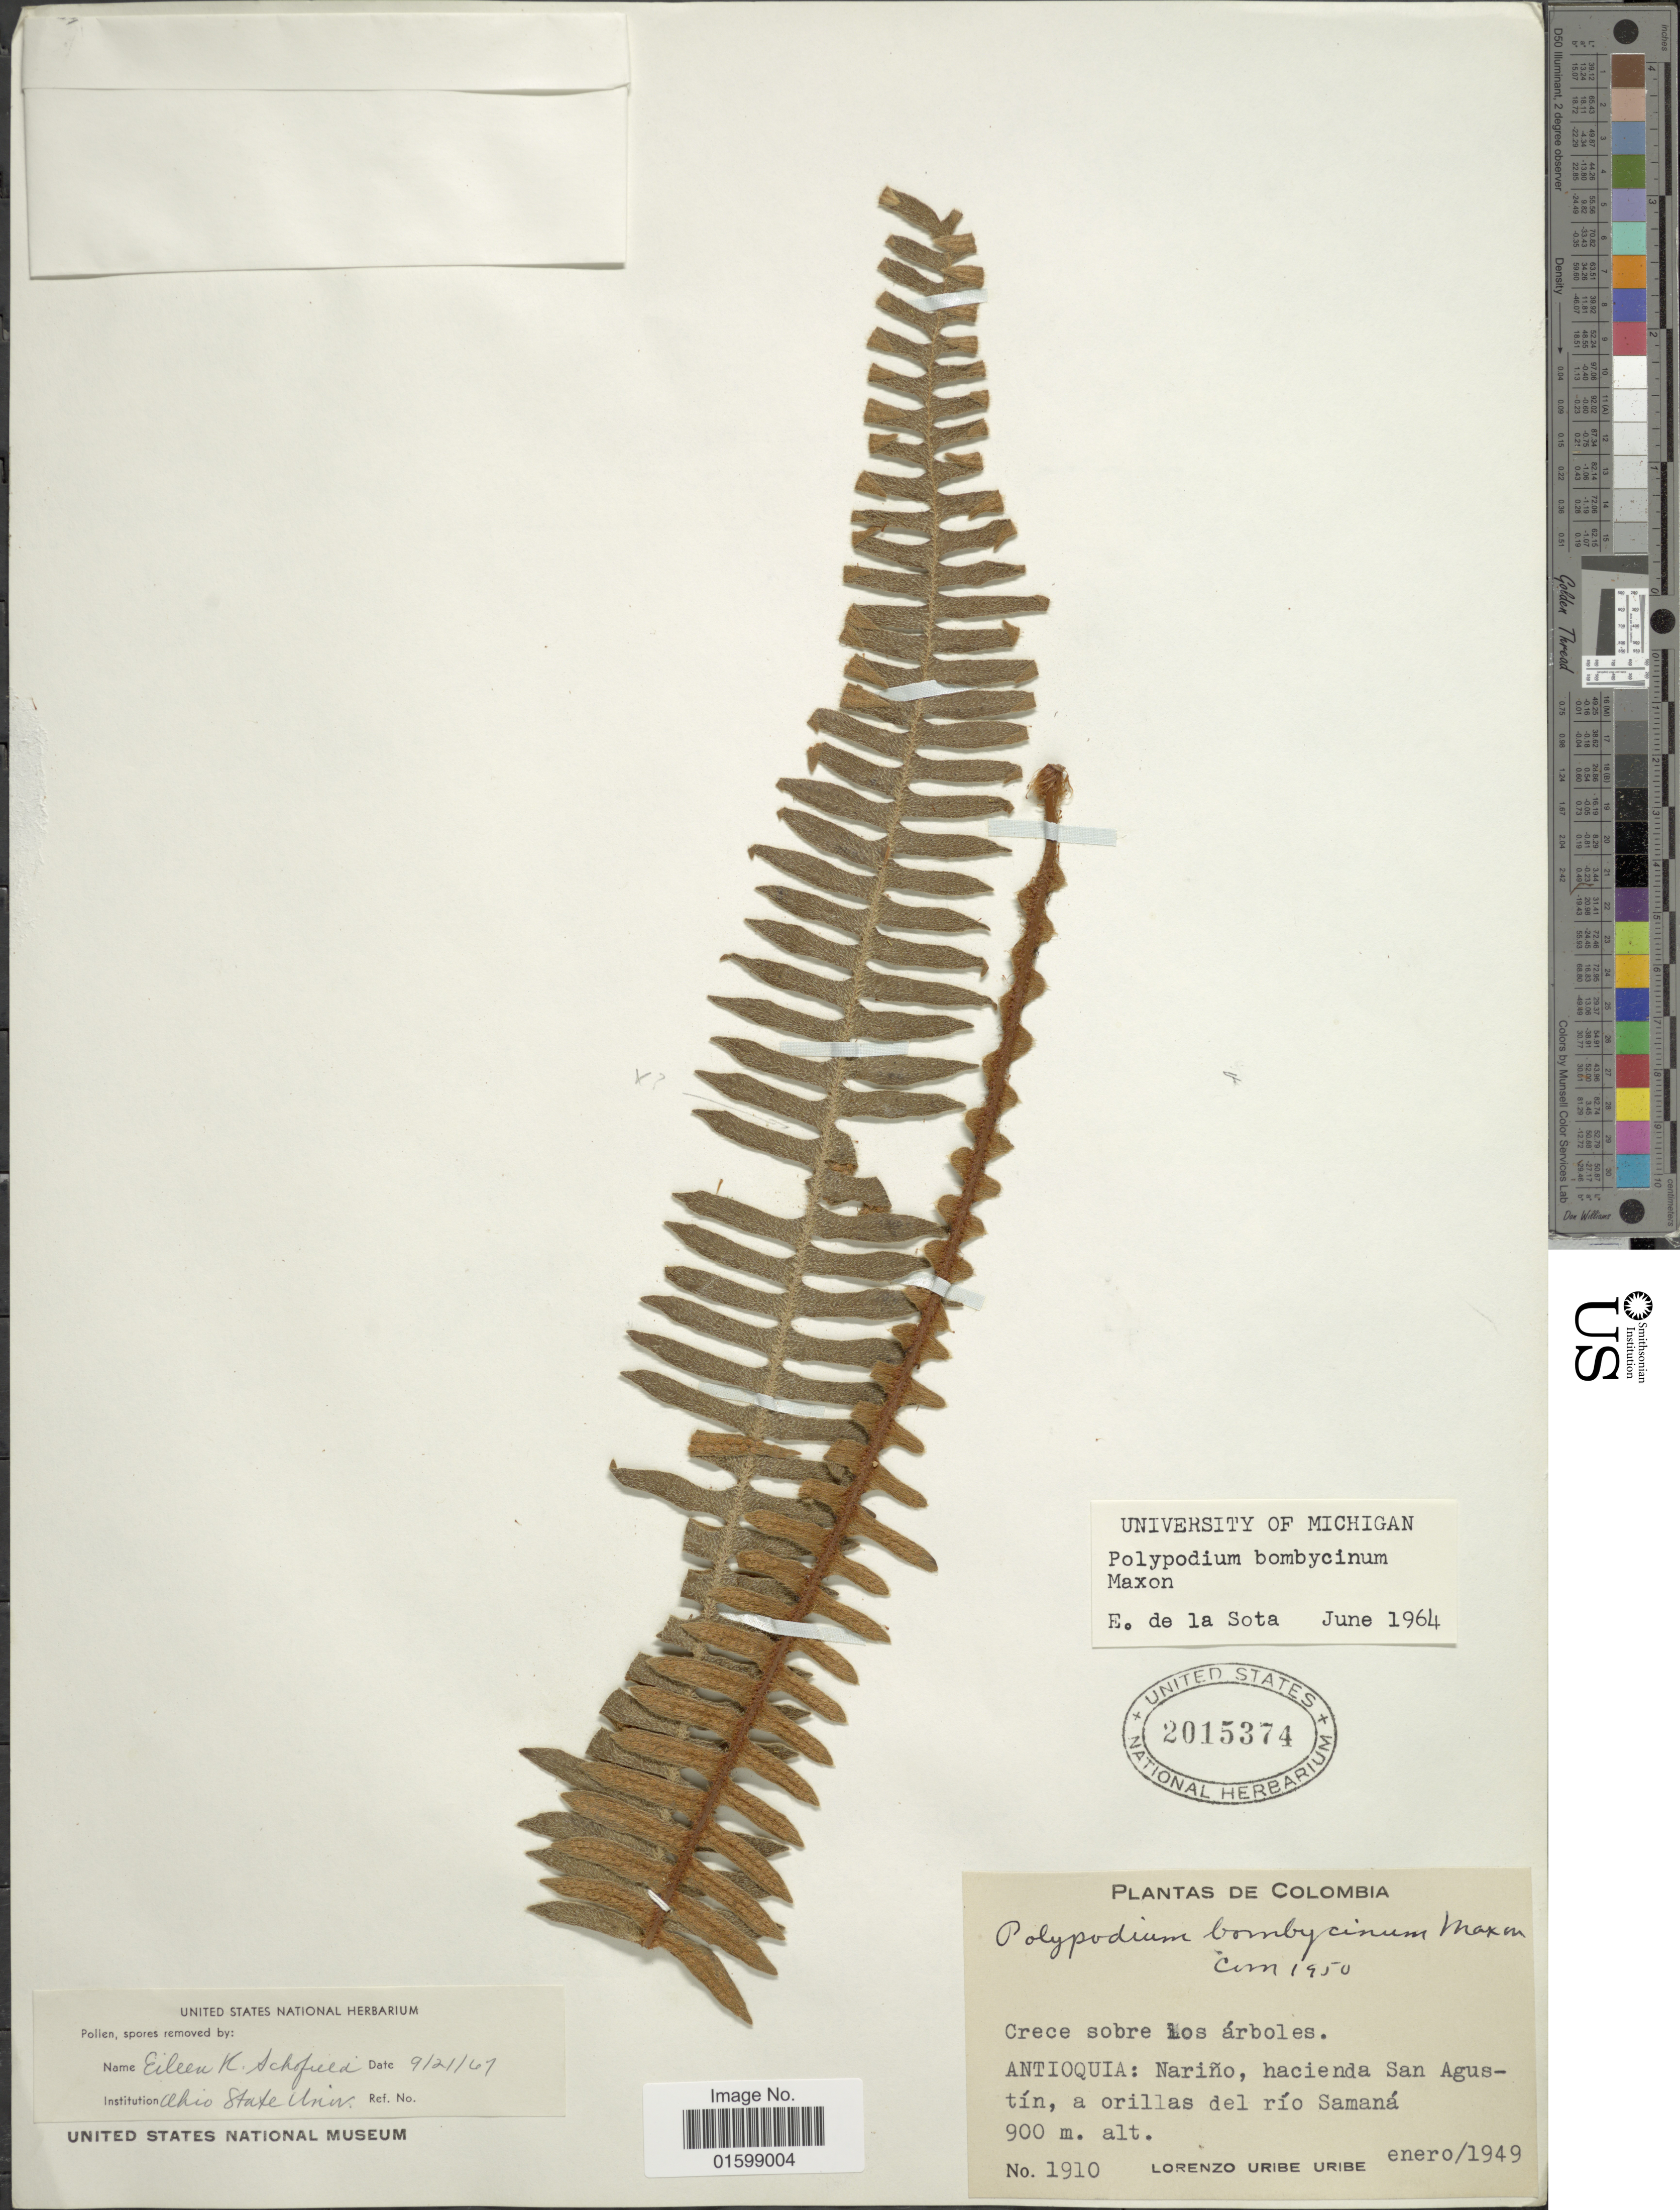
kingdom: Plantae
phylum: Tracheophyta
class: Polypodiopsida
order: Polypodiales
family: Polypodiaceae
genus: Pleopeltis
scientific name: Pleopeltis bombycina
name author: (Maxon) A.R. Sm.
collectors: L. Uribe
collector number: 1910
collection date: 1949-01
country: Colombia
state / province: Antioquia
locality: Crece sobre Mos árboles, Nariño, hacienda San Agustín, a orillas del río Samaná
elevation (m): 900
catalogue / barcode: US 2015374